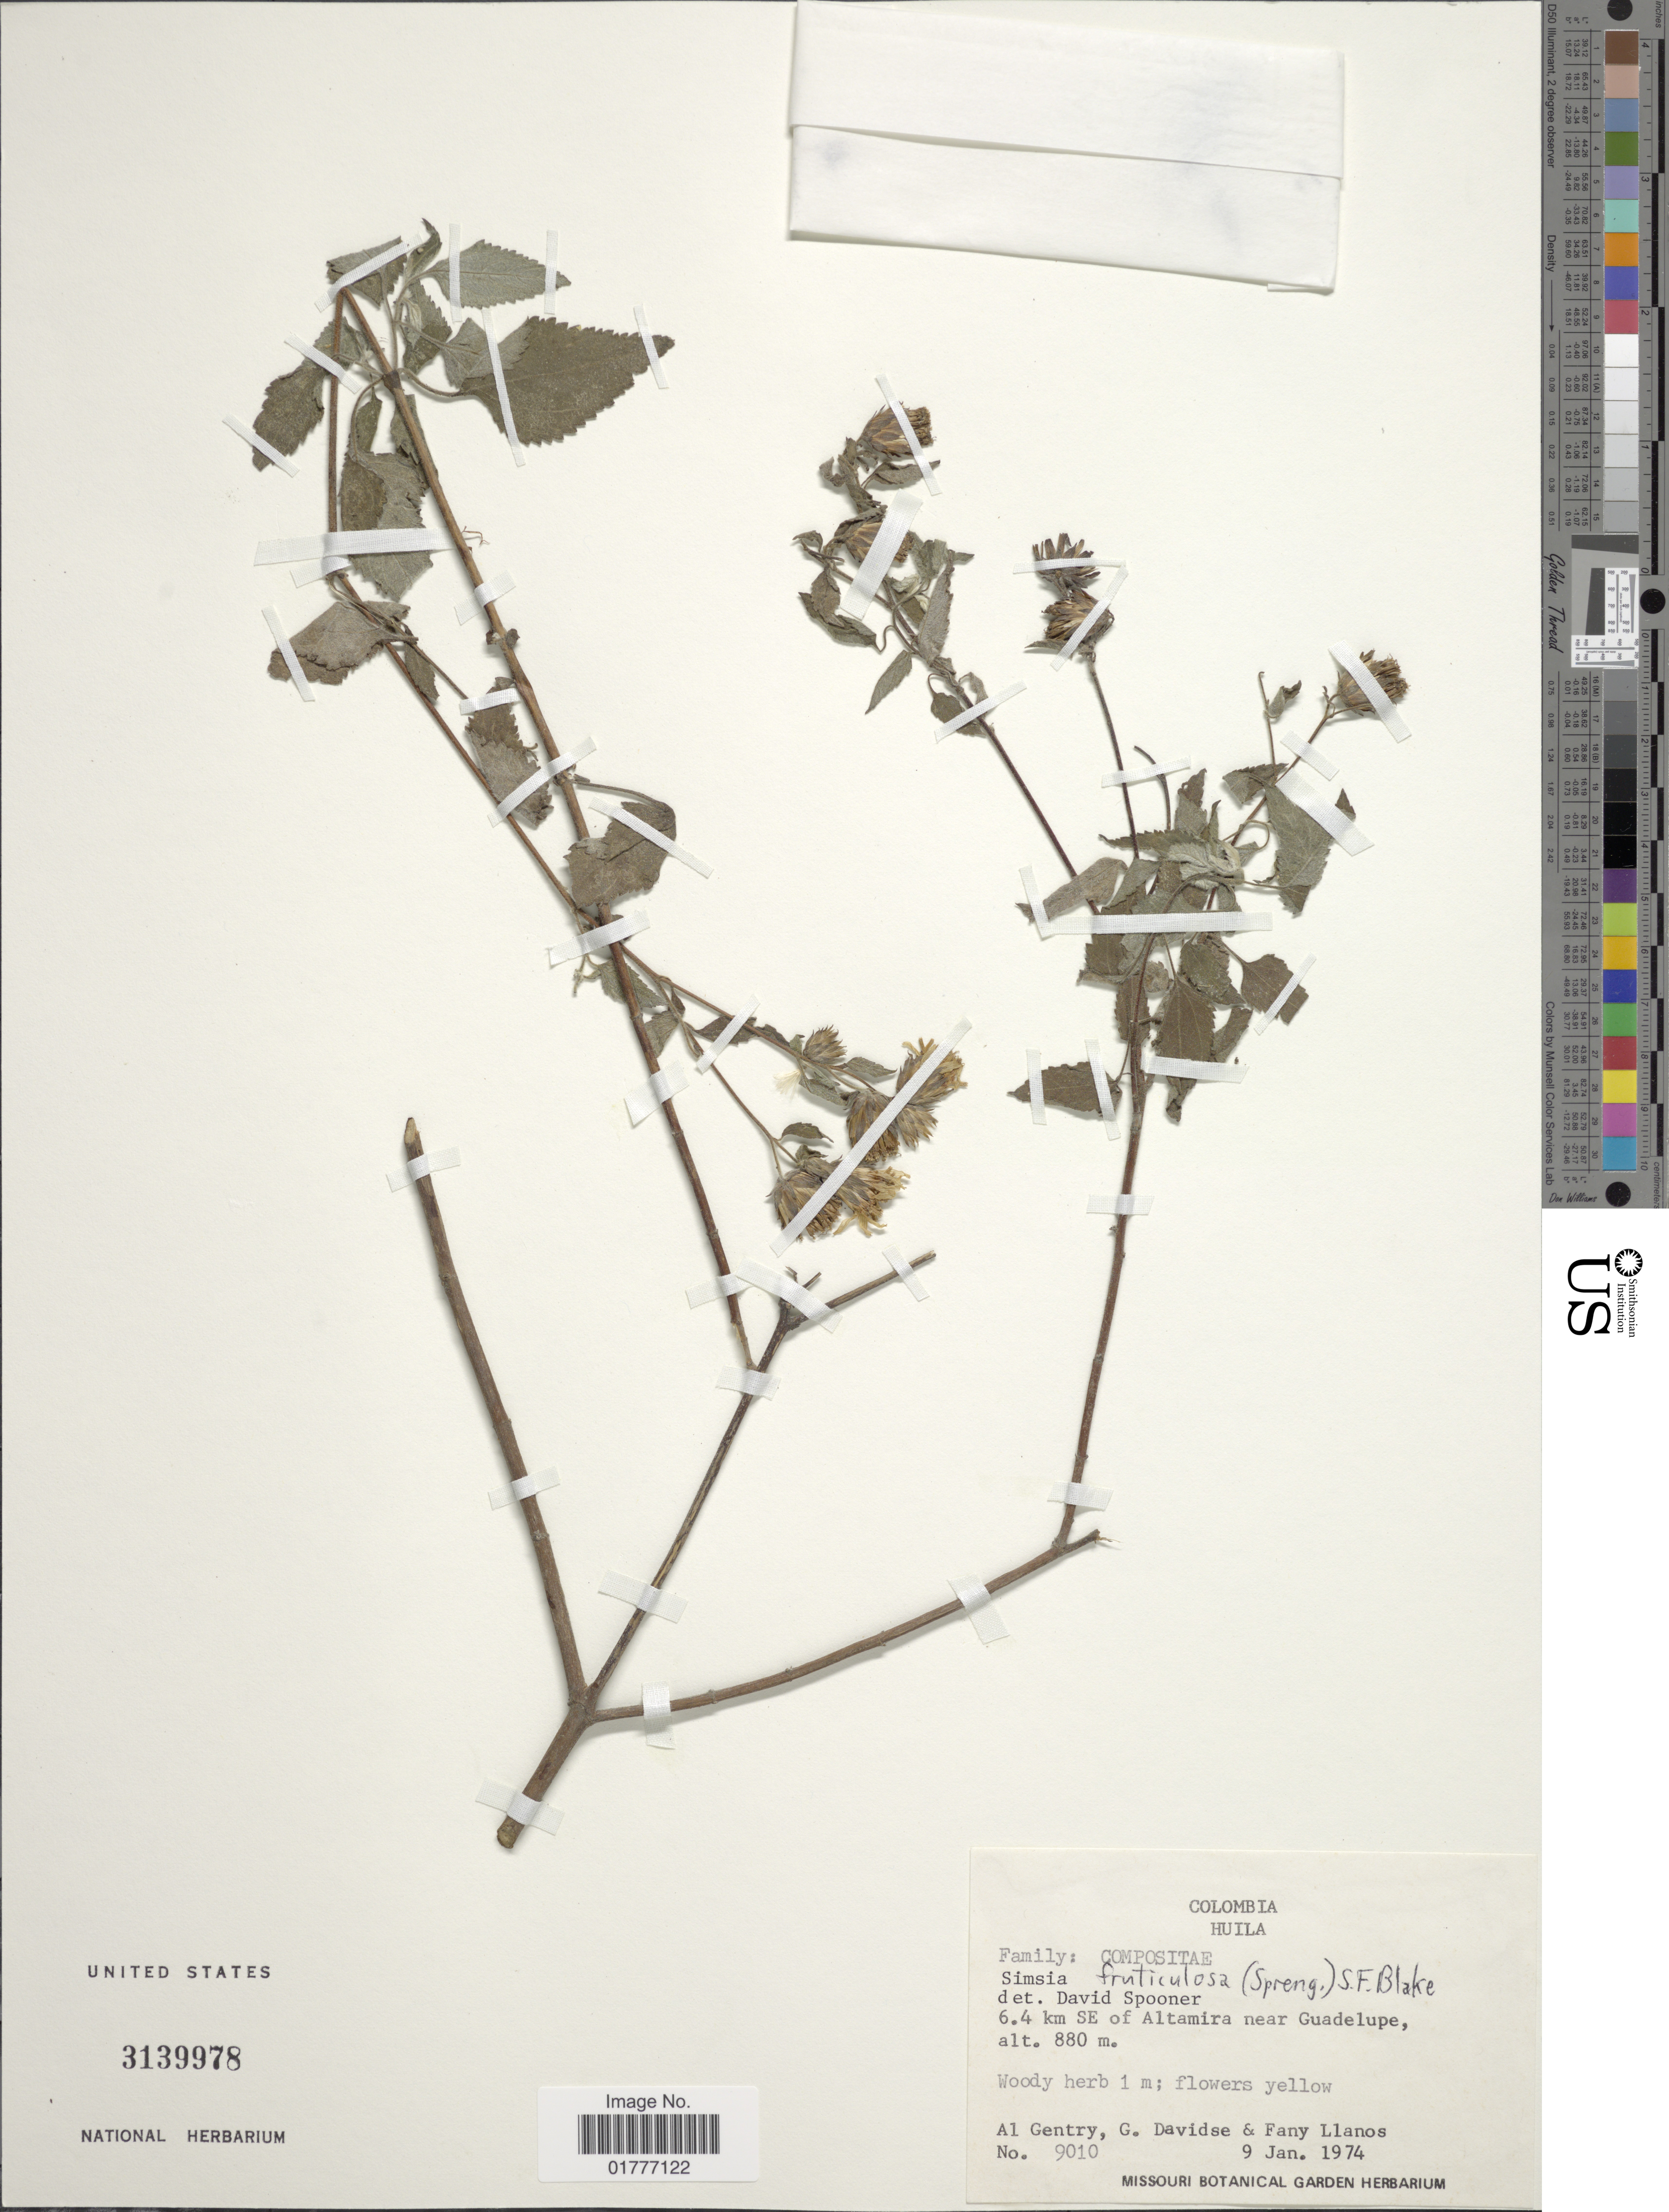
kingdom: Plantae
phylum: Tracheophyta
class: Magnoliopsida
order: Asterales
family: Asteraceae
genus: Simsia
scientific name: Simsia fruticulosa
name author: (Spreng.) S.F. Blake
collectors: A. H. Gentry, G. Davidse & F. Llanos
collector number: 9010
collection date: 1974-01-09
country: Colombia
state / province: Huila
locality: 6.4 km SE of Altamira near Guadelupe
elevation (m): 880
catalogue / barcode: US 3139978